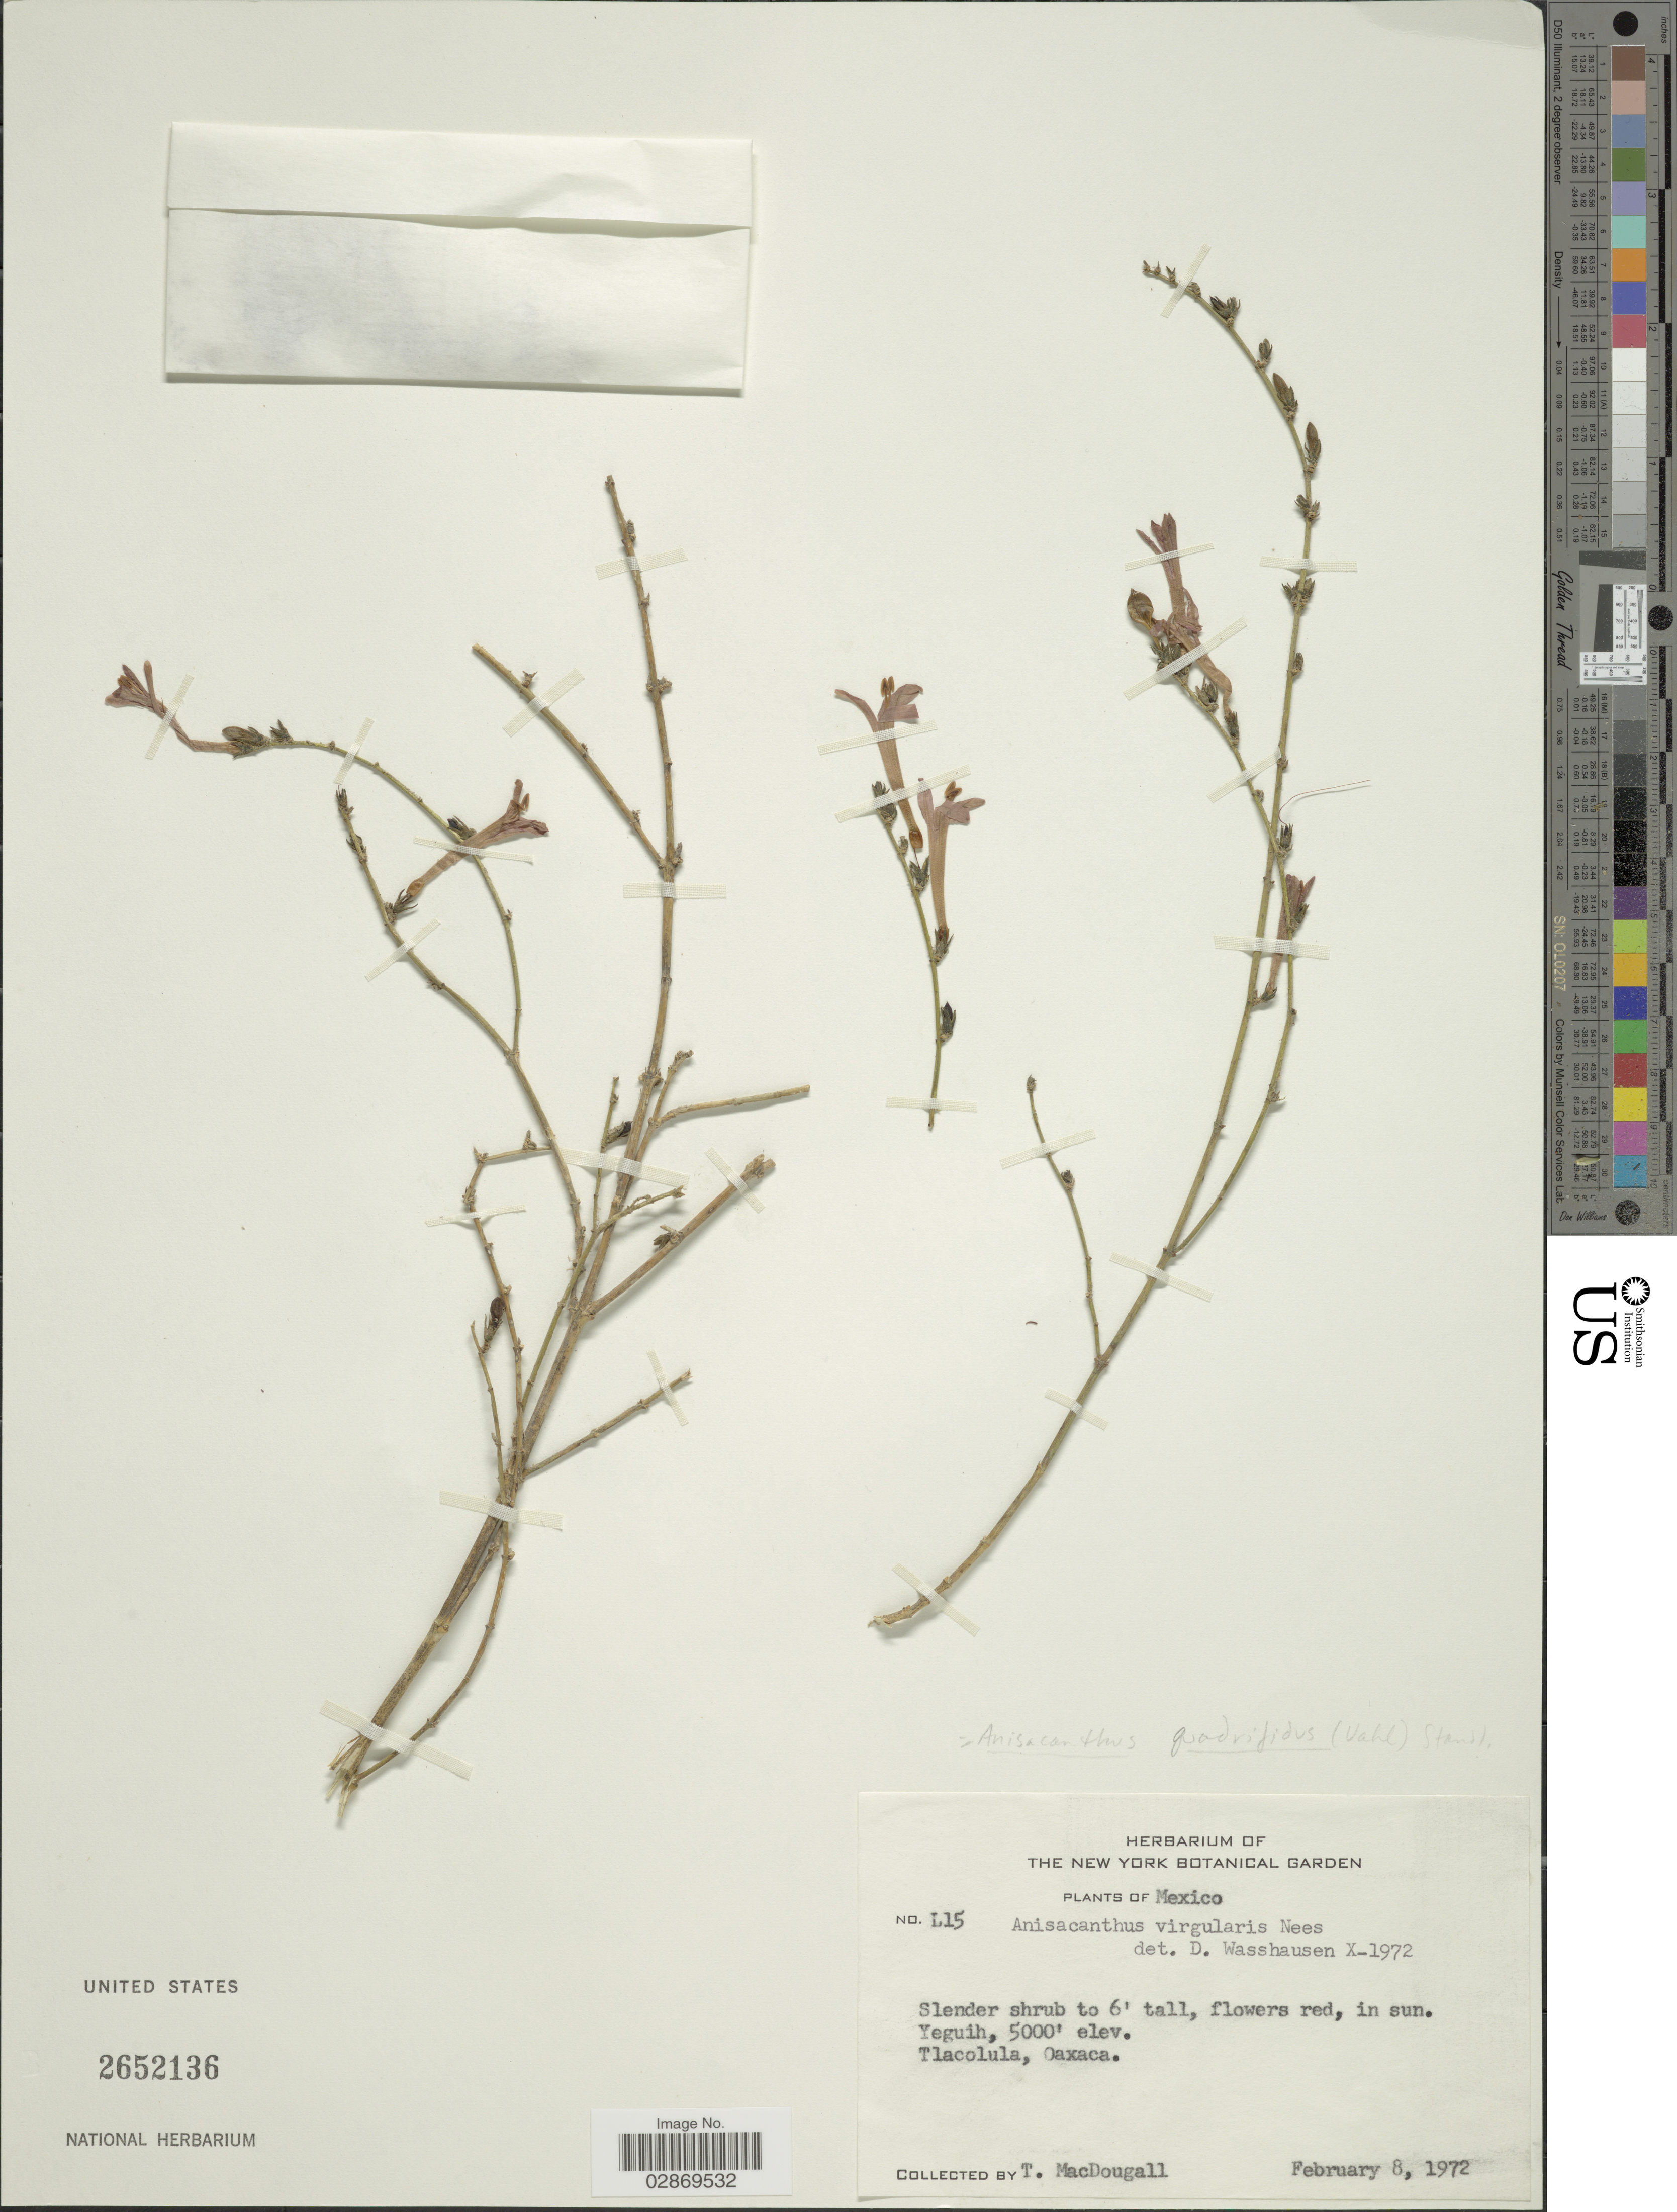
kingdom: Plantae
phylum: Tracheophyta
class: Magnoliopsida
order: Lamiales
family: Acanthaceae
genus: Anisacanthus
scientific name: Anisacanthus quadrifidus var. wrightii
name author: (Torr.) Henrickson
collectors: T. B. MacDougall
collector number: L15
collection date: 1972-02-08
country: Mexico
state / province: Oaxaca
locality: Yeguih, Tlacolula, Oaxaca.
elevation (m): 1524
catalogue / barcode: US 2652136